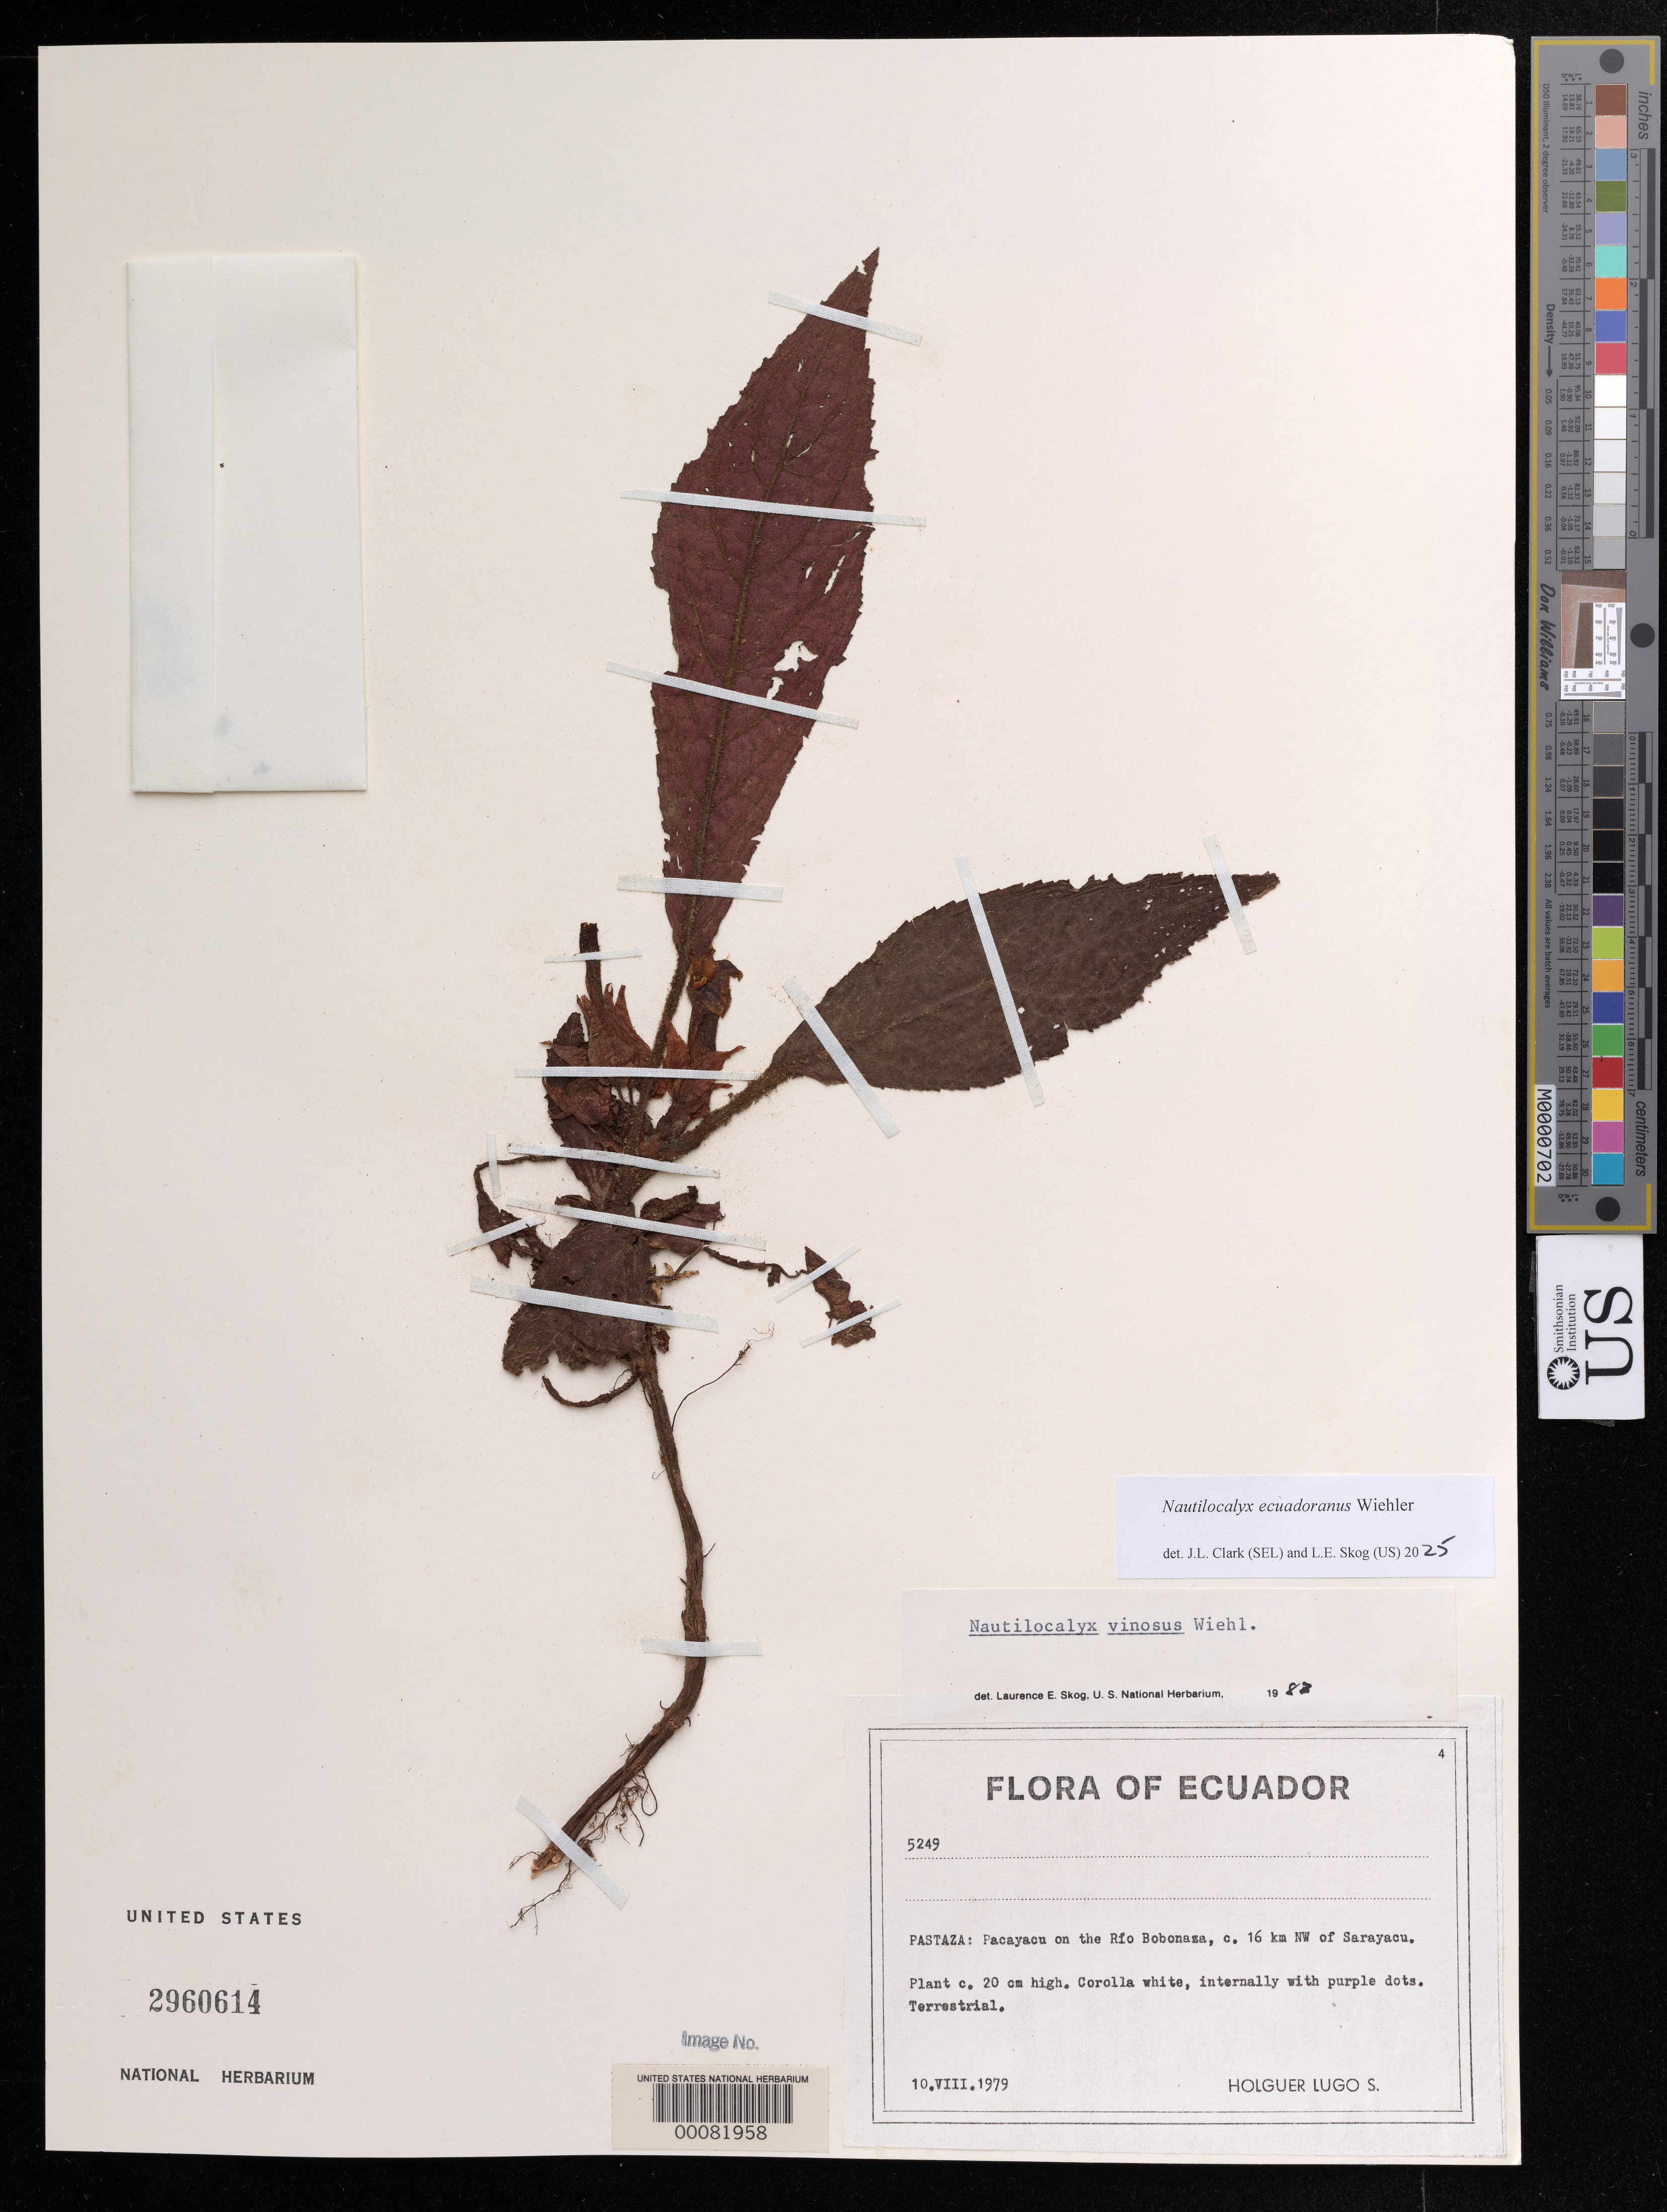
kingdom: Plantae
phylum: Tracheophyta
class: Magnoliopsida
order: Lamiales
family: Gesneriaceae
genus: Nautilocalyx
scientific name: Nautilocalyx ecuadoranus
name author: Wiehler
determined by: Clark, J. L.; Skog, Laurence E.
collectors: H. Lugo S.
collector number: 5249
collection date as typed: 10 Aug 1979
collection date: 1979-08-10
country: Ecuador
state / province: Pastaza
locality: Pacayacu on the Rio Bobonaza, about 16 km NW of Sarayacu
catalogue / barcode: US 2960614